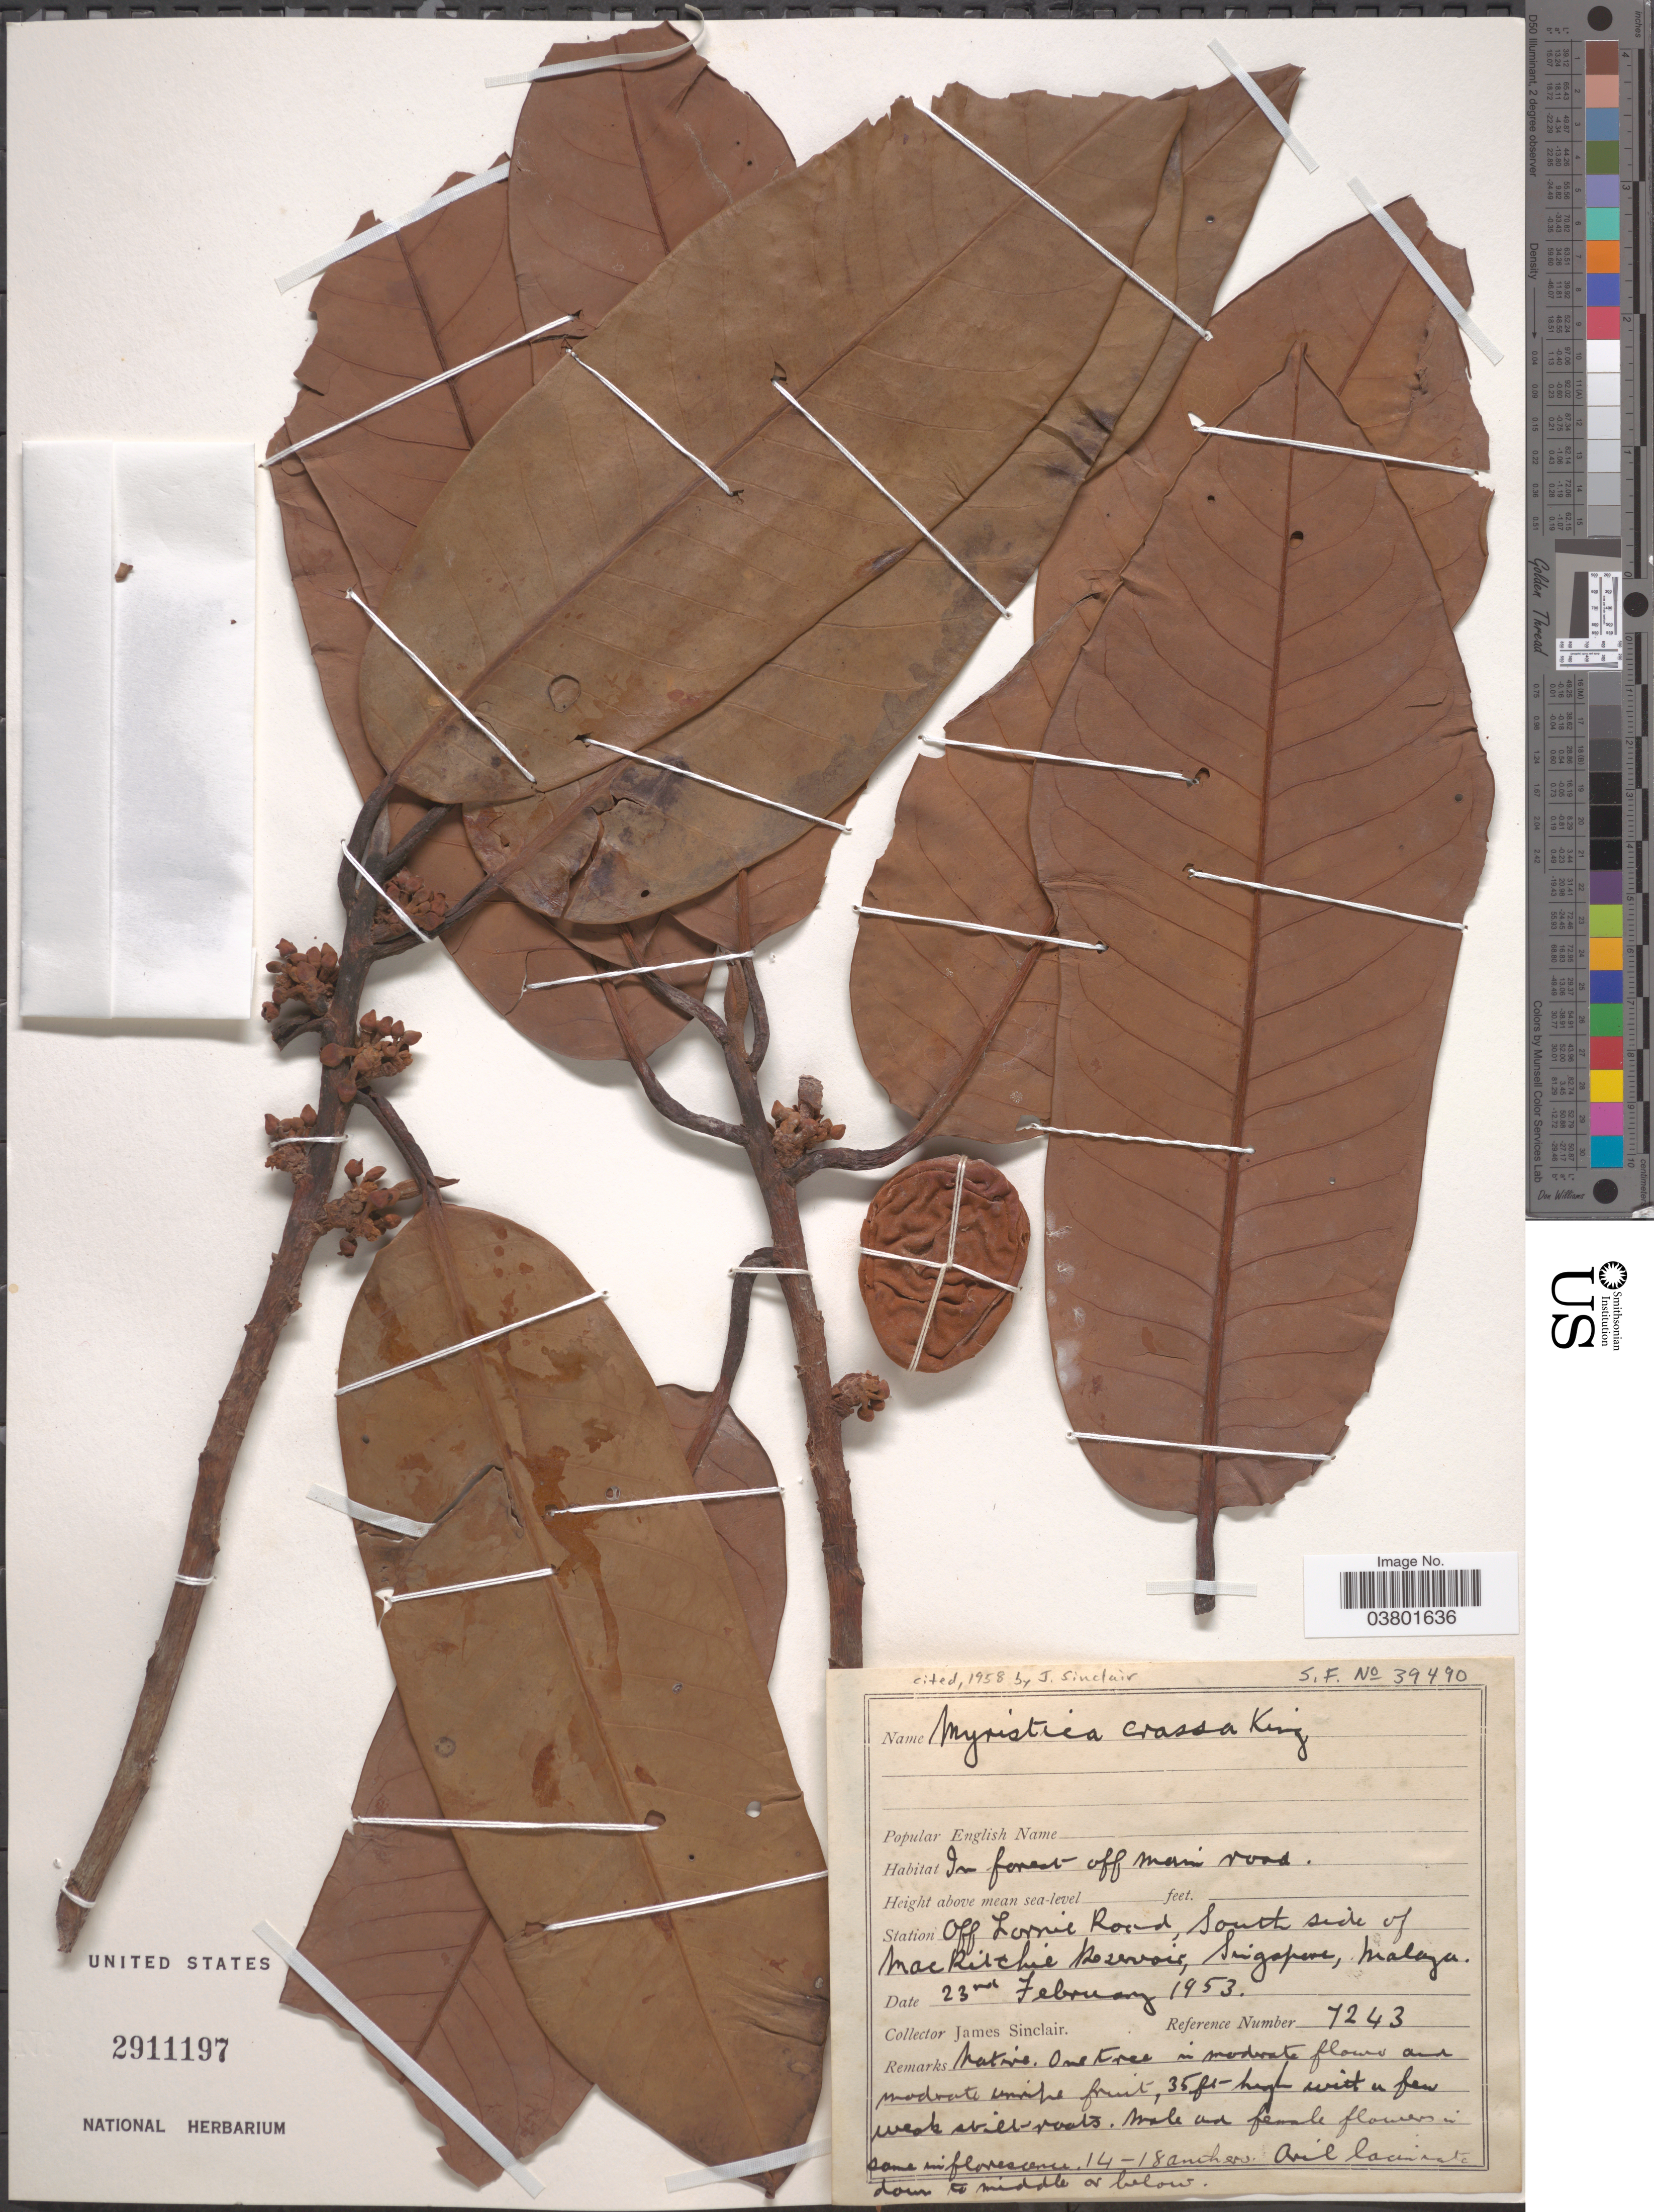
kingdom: Plantae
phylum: Tracheophyta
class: Magnoliopsida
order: Magnoliales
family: Myristicaceae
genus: Myristica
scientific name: Myristica crassa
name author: King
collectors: J. Sinclair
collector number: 7243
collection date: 1953-02-23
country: Singapore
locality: Station Off Lorrie Road, South side of MacRitchie Reservoir, Malaya.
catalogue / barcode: US 2911197